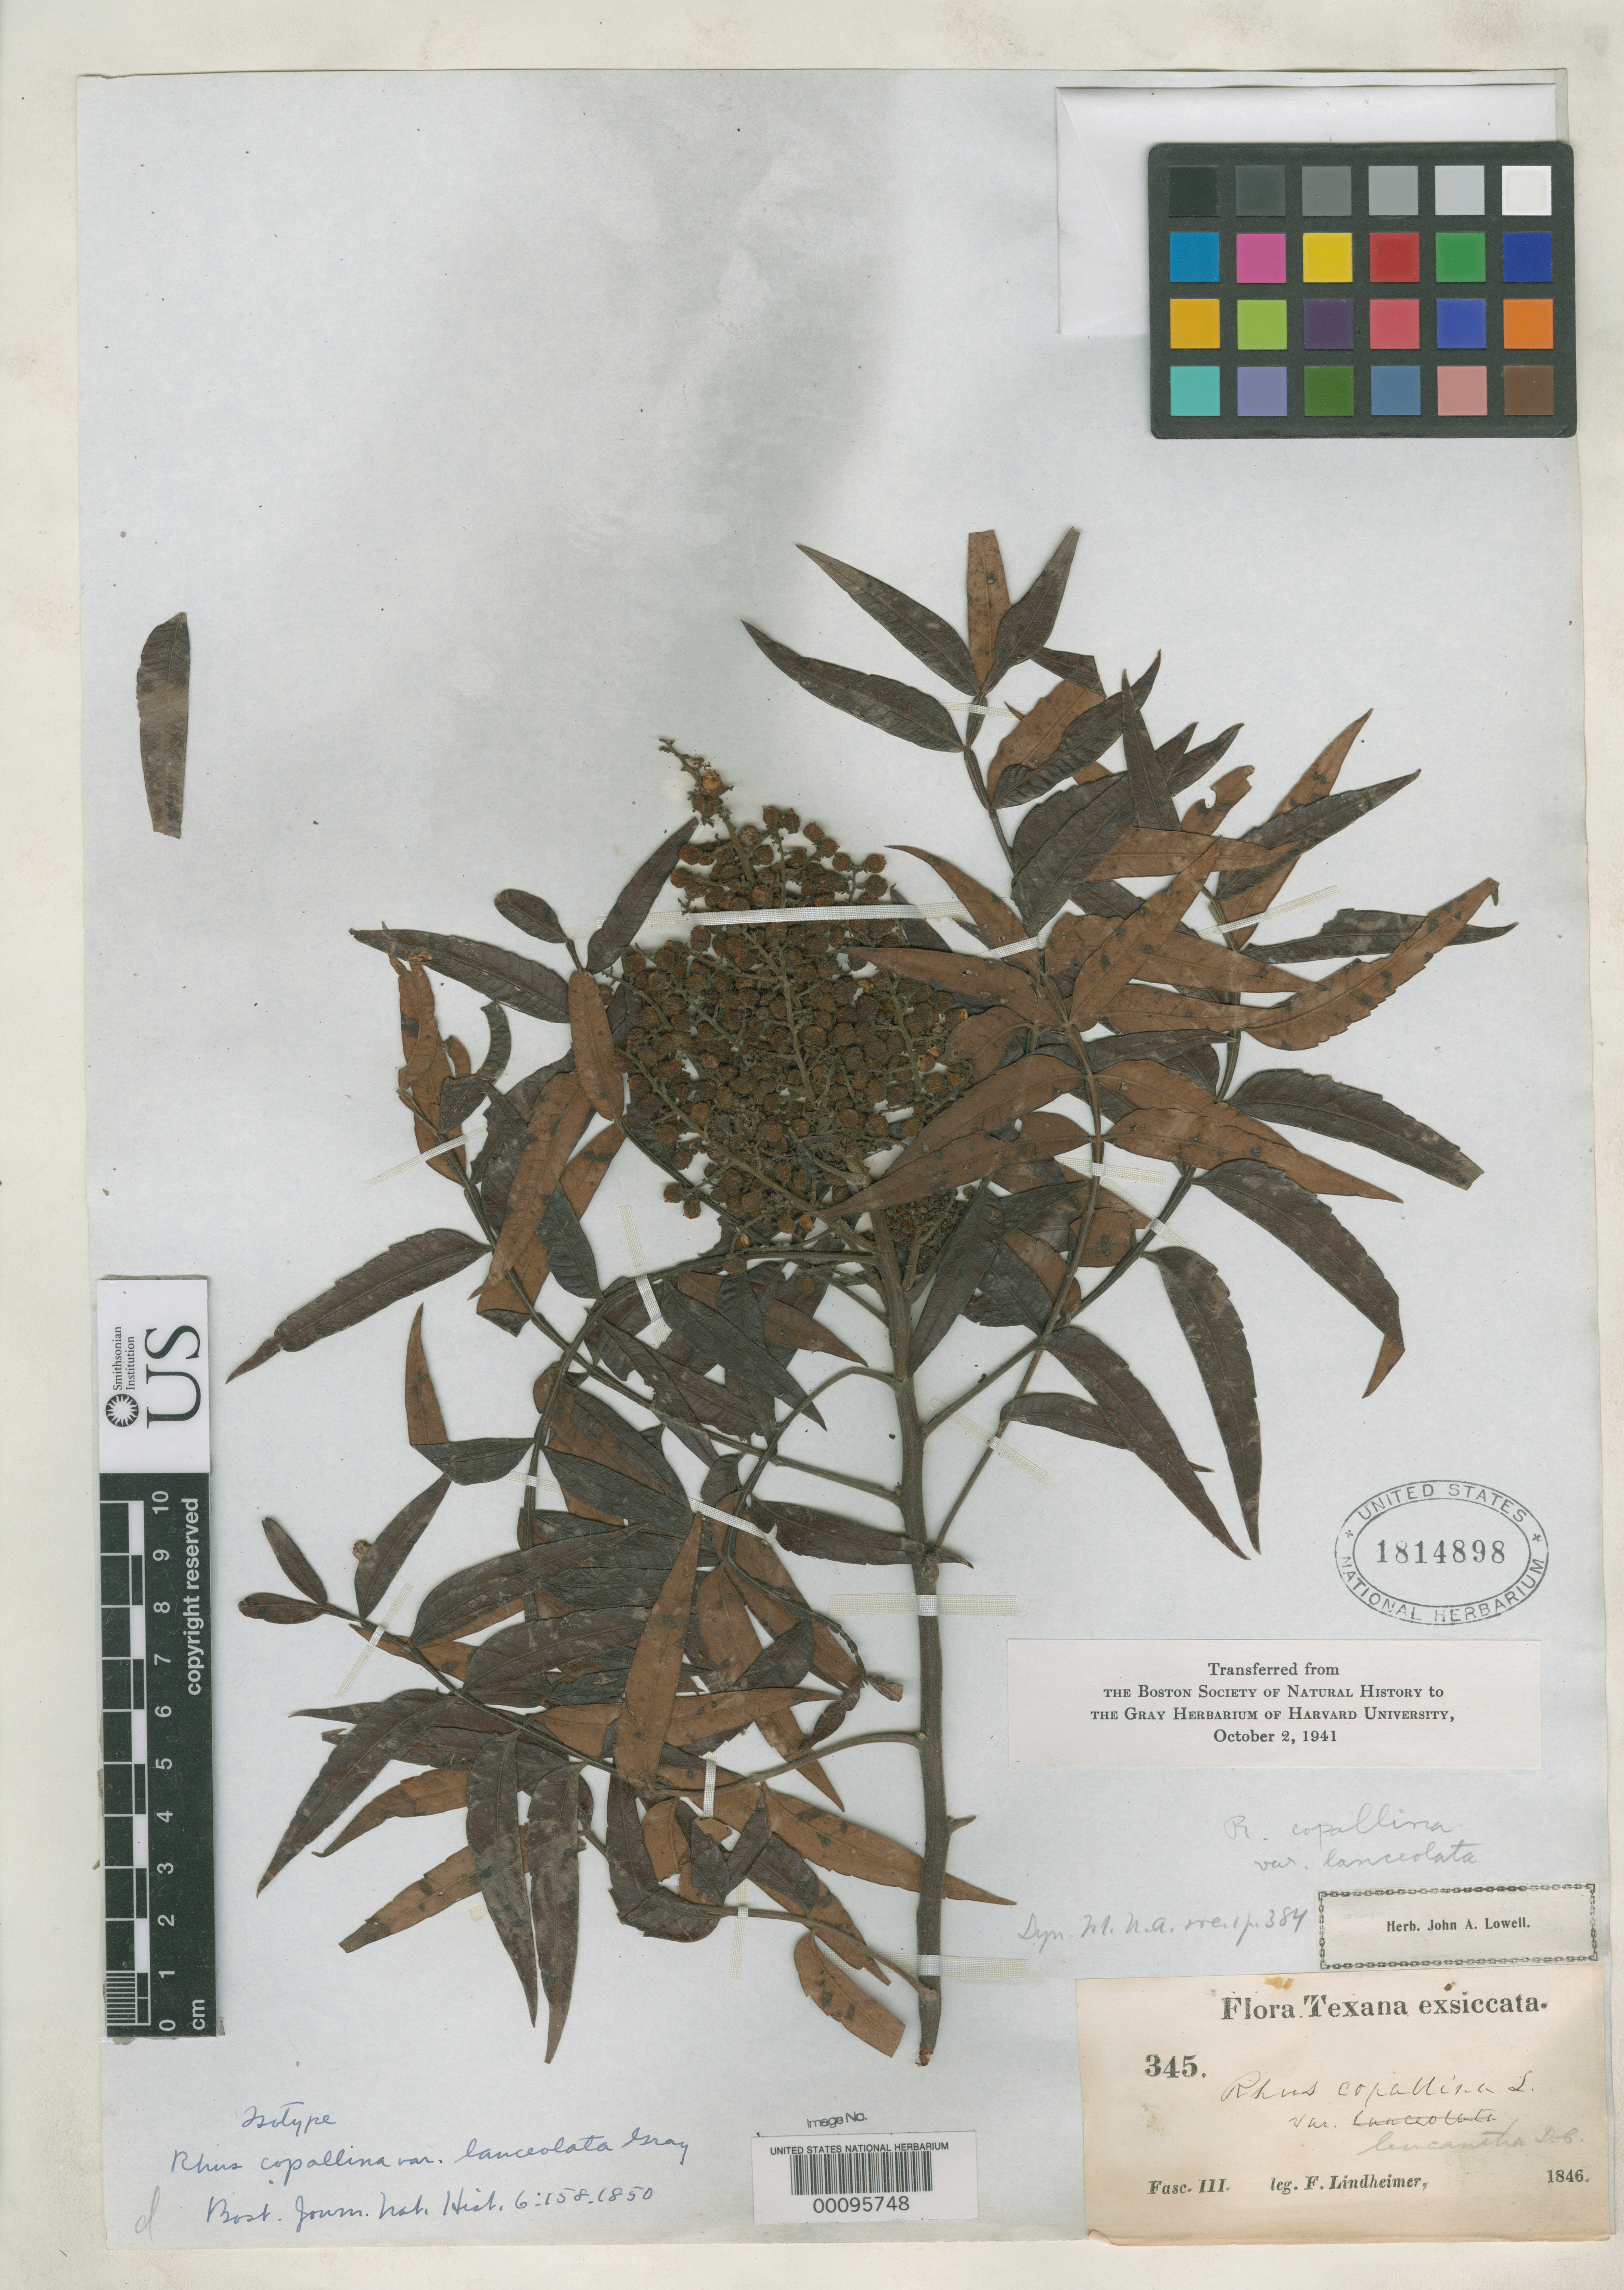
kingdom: Plantae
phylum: Tracheophyta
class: Magnoliopsida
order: Sapindales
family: Anacardiaceae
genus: Rhus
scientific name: Rhus copallinum var. lanceolata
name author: A. Gray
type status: Isotype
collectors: F. J. Lindheimer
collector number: III 345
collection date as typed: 1846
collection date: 1846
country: United States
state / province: Texas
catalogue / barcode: US 1814898